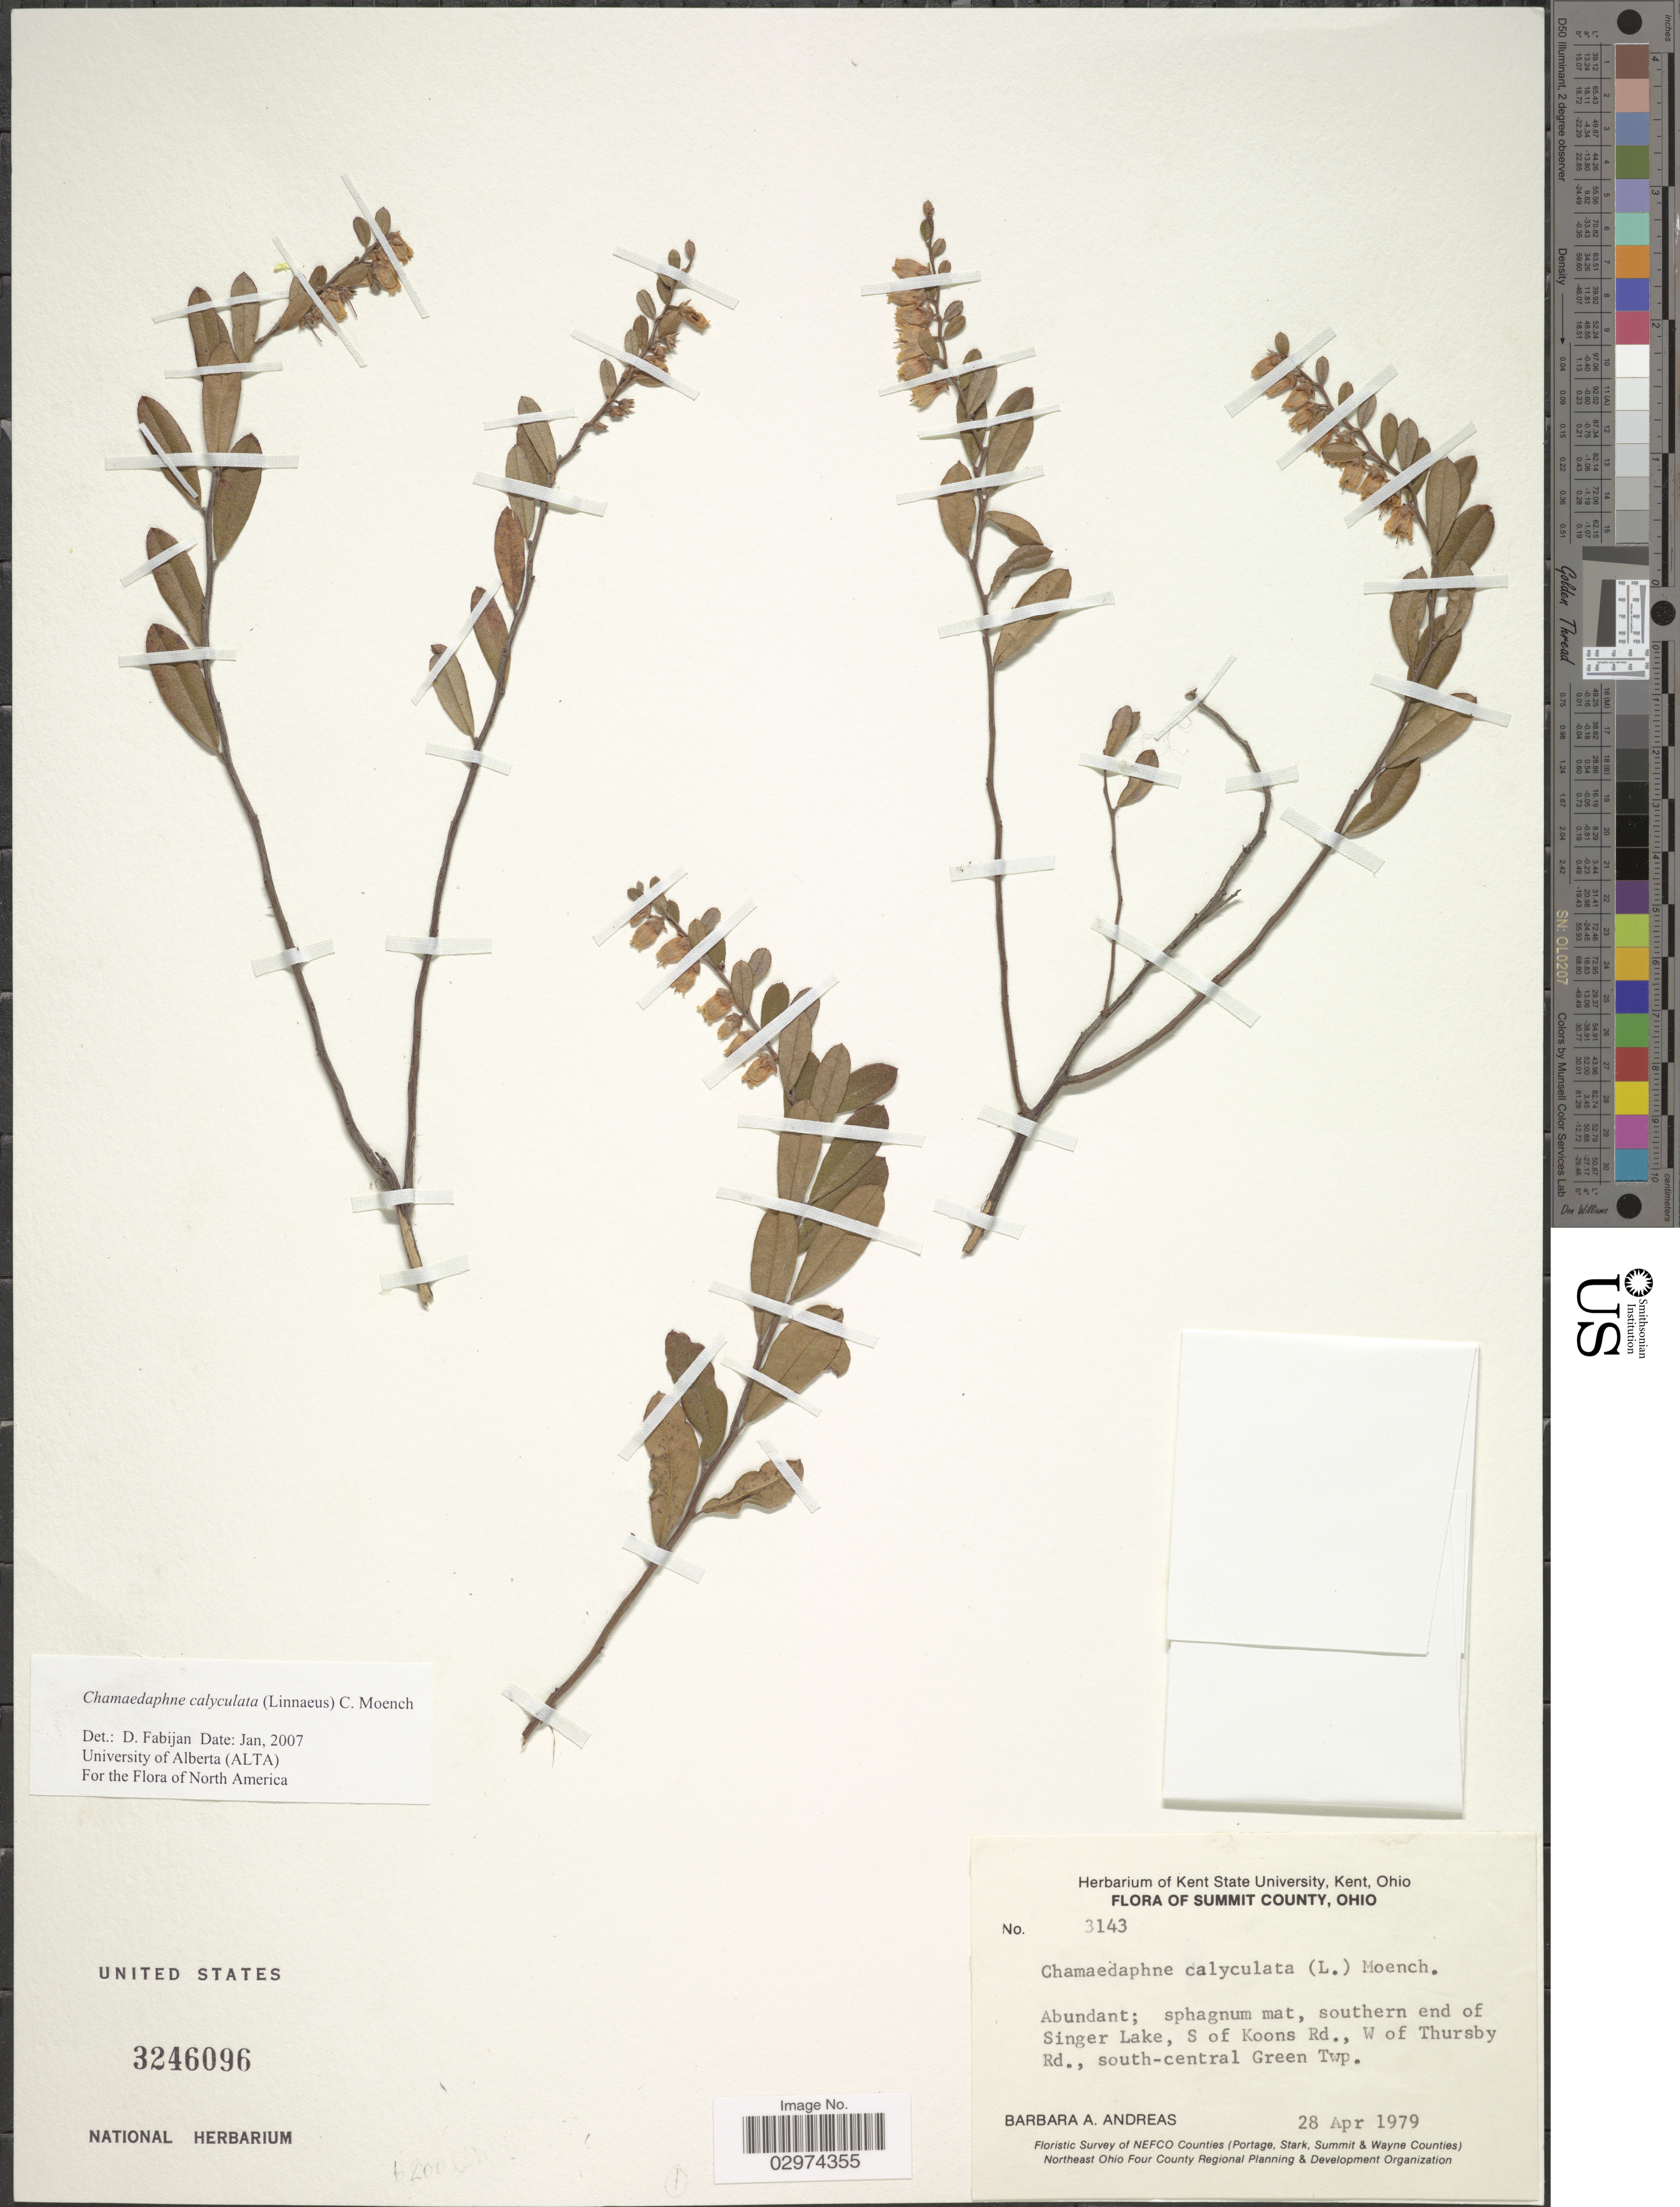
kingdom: Plantae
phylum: Tracheophyta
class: Magnoliopsida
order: Ericales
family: Ericaceae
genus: Chamaedaphne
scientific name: Chamaedaphne calyculata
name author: (L.) Moench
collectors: B. A. Andreas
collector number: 3143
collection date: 1979-04-28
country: United States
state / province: Ohio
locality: Summit County. Southern end of Singer Lake, S of Koons Rd., W. of Thursby Rd., south-central Green Twp.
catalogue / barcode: US 3246096